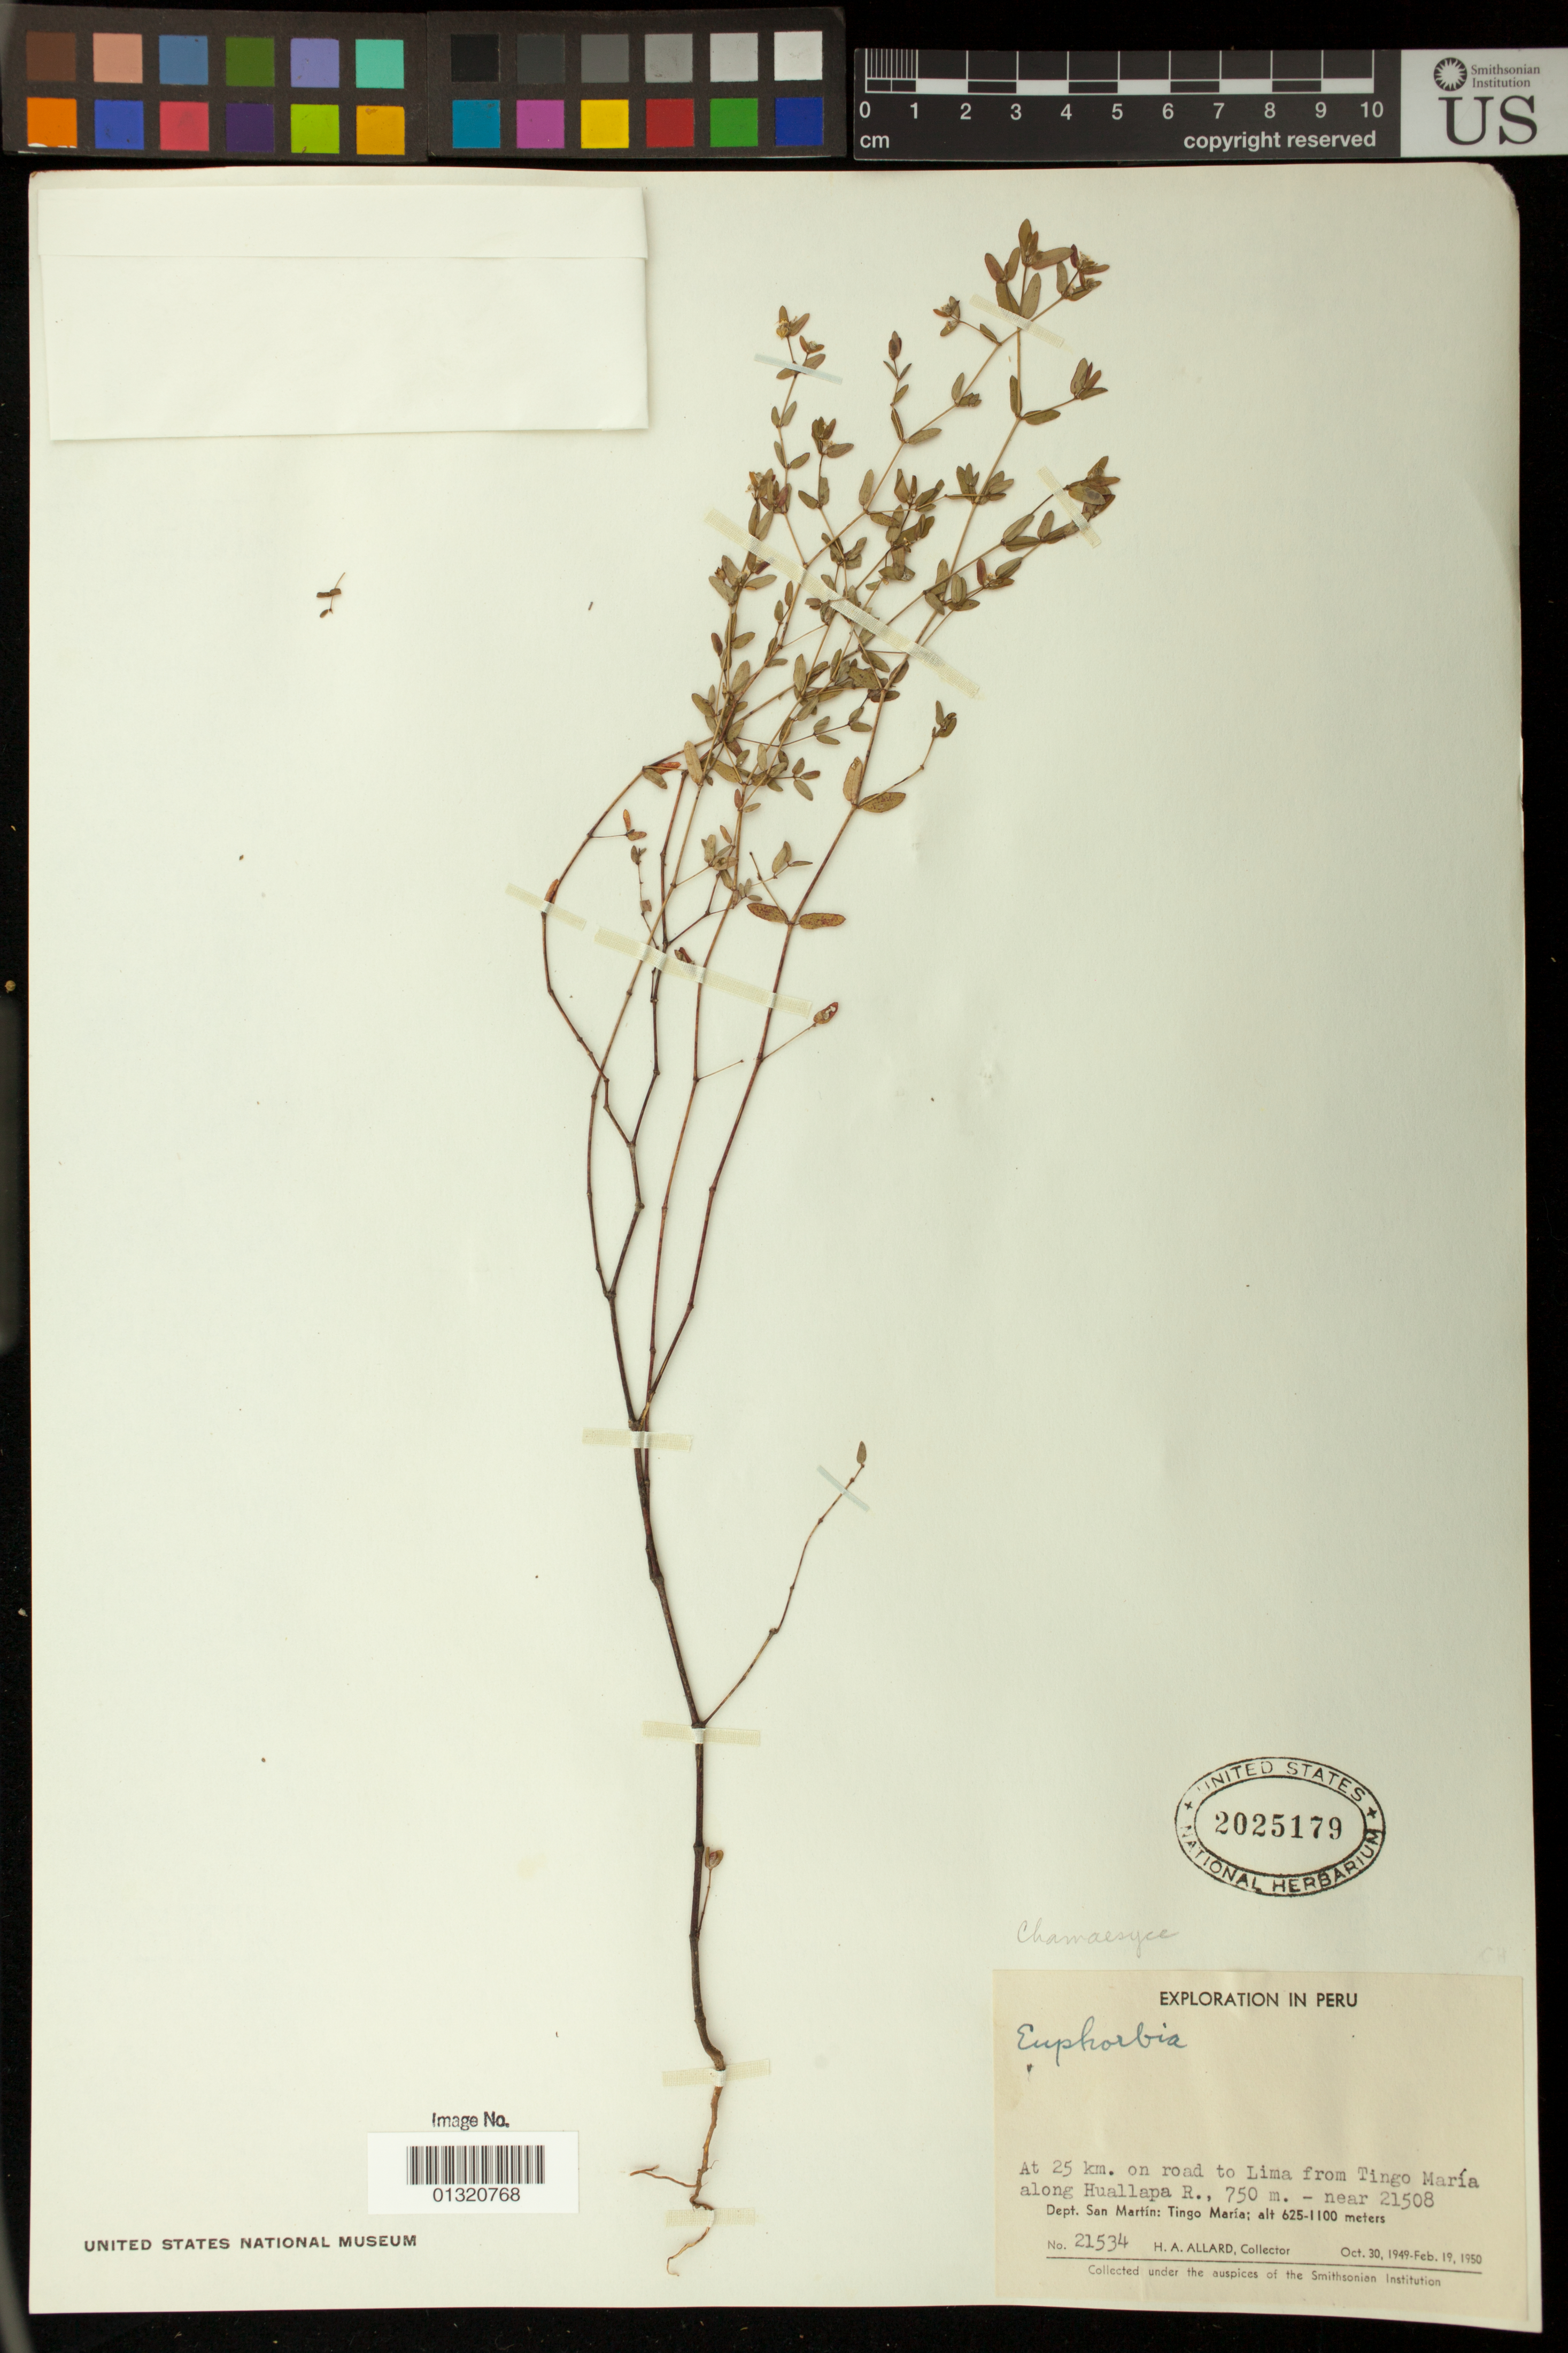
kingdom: Plantae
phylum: Tracheophyta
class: Magnoliopsida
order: Malpighiales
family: Euphorbiaceae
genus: Euphorbia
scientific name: Euphorbia sp.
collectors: H. A. Allard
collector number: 21534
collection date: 1949-10-30/1950-02-19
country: Peru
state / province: San Martín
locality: At 25 km. on road to Lima from Tingo Maria along Huallapa R.,- near 21508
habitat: on road along river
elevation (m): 750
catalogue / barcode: US 2025179